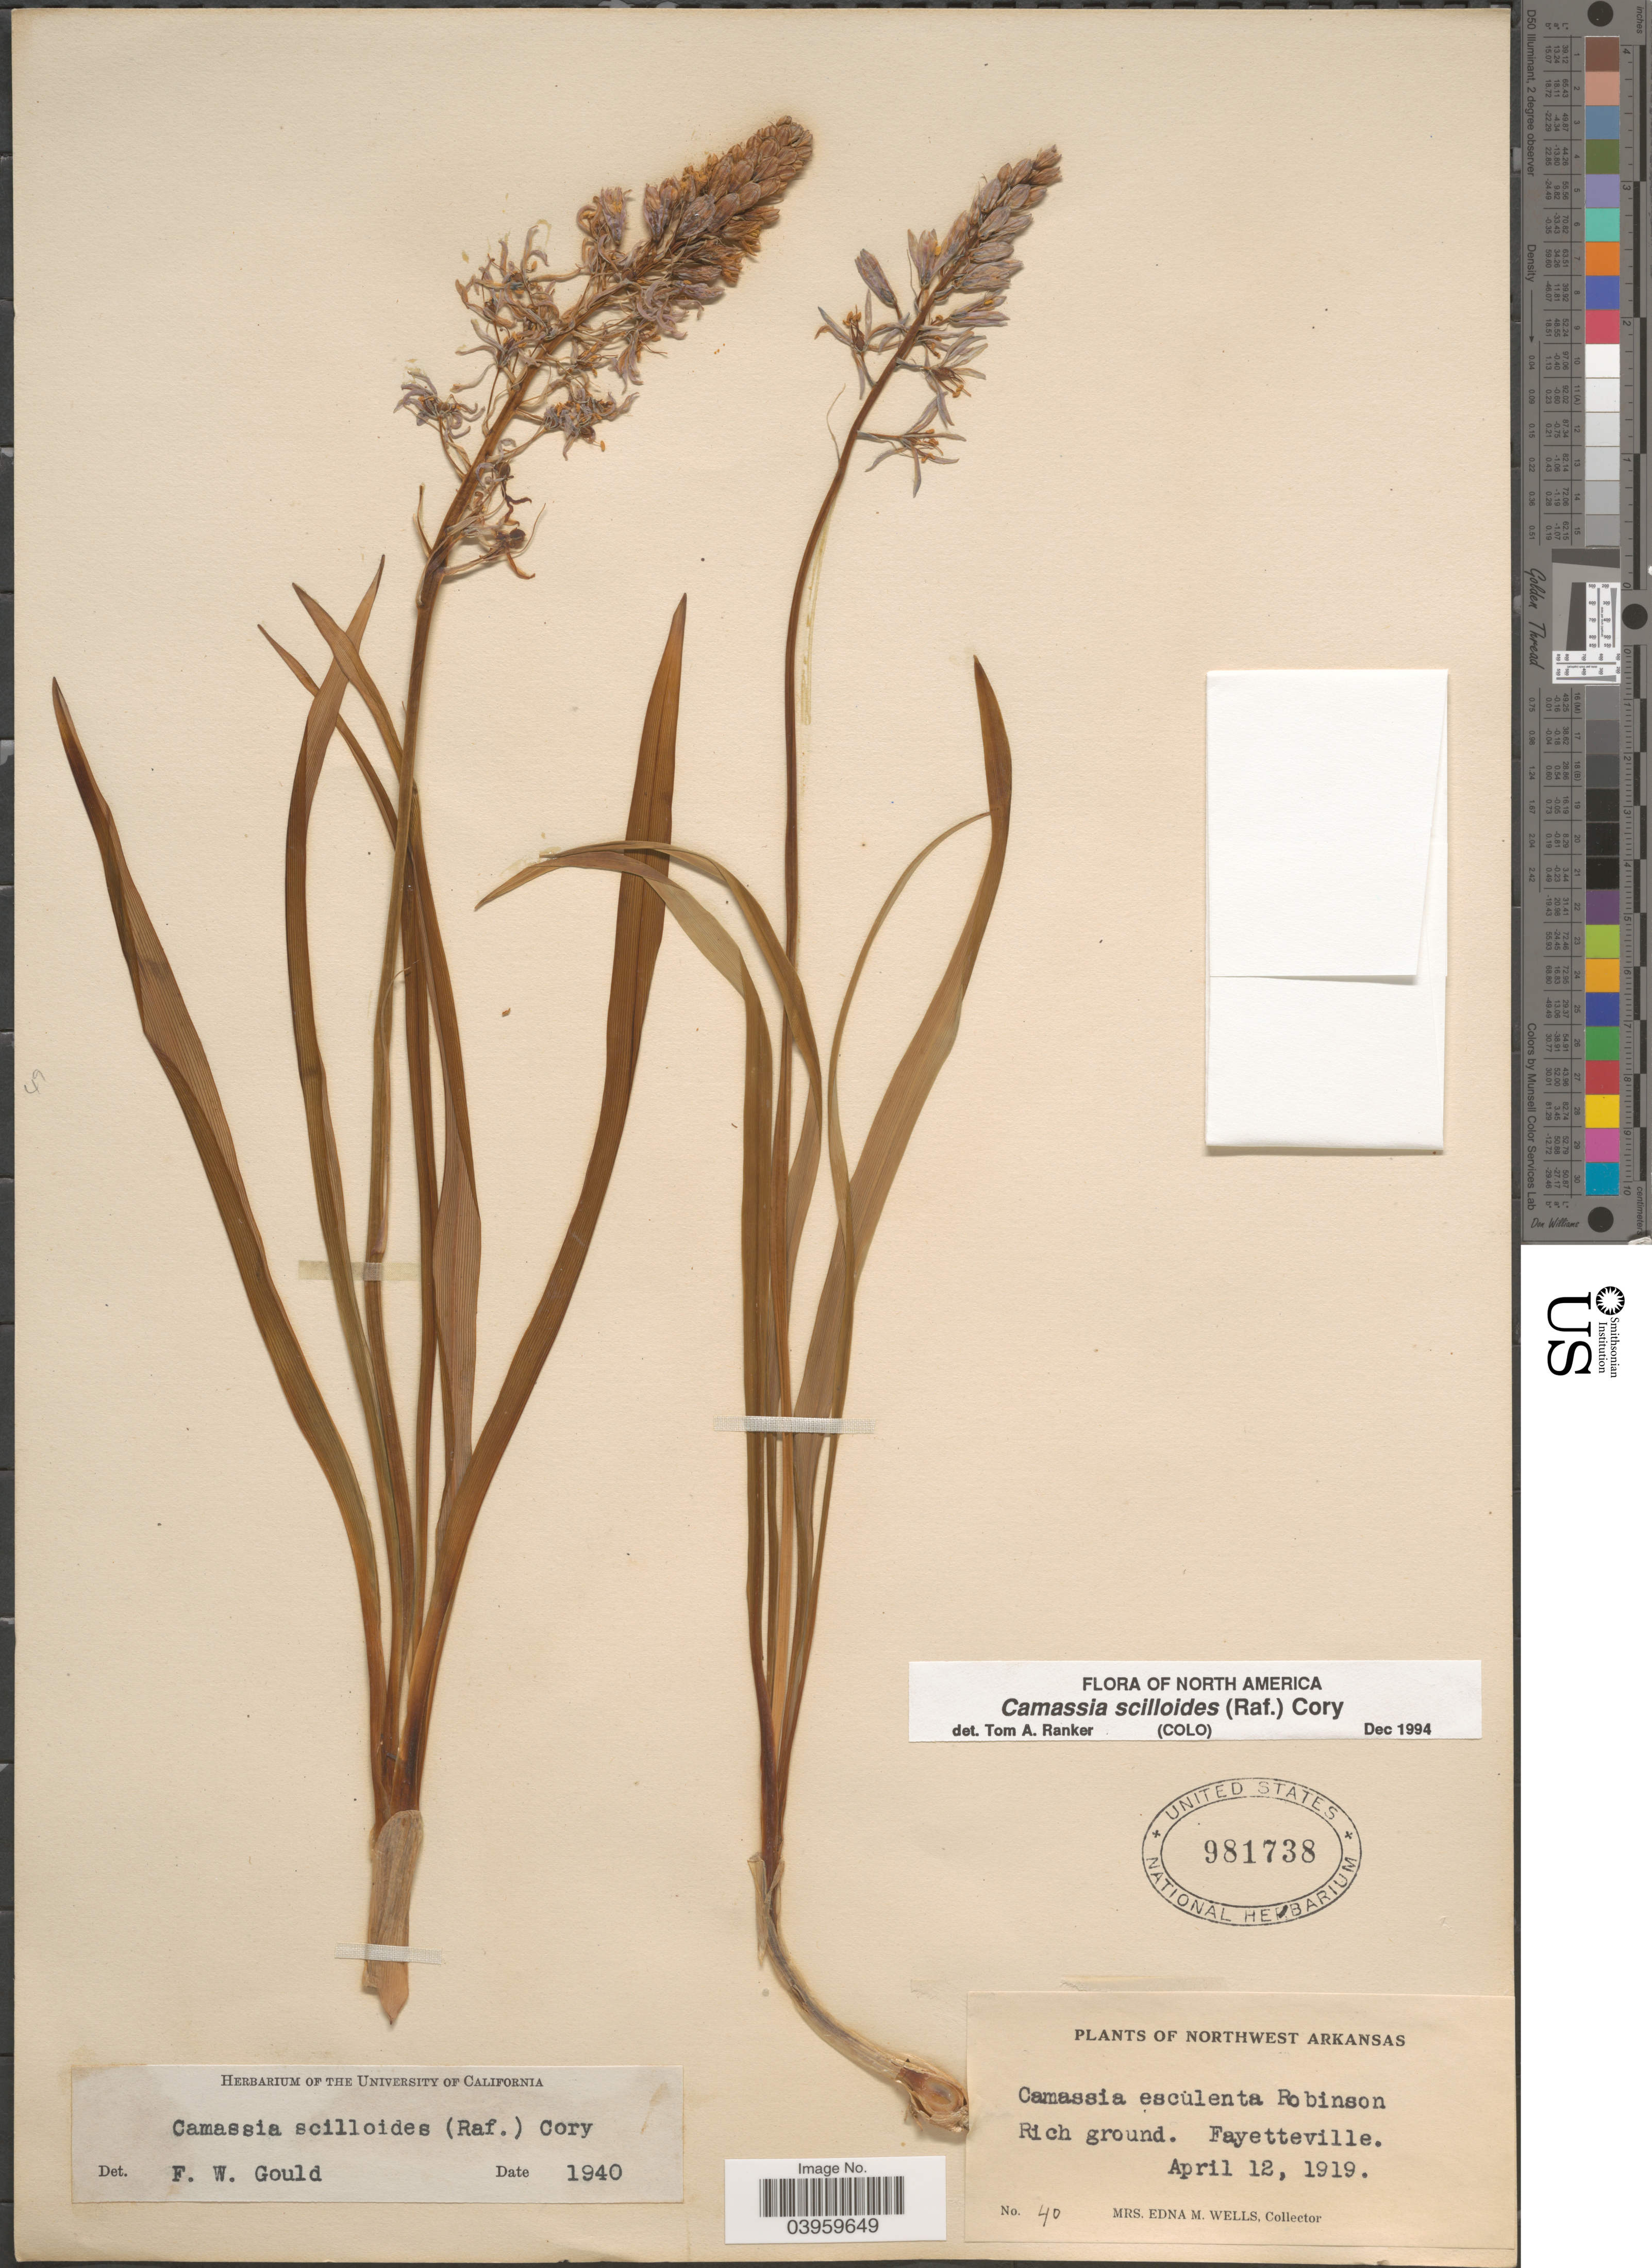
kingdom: Plantae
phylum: Tracheophyta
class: Liliopsida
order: Asparagales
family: Asparagaceae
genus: Camassia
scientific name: Camassia scilloides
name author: (Raf.) Cory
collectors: E. M. Wells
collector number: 40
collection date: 1919-04-12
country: United States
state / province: Arkansas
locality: Northwest Arkansas. Fayetteville.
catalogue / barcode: US 981738